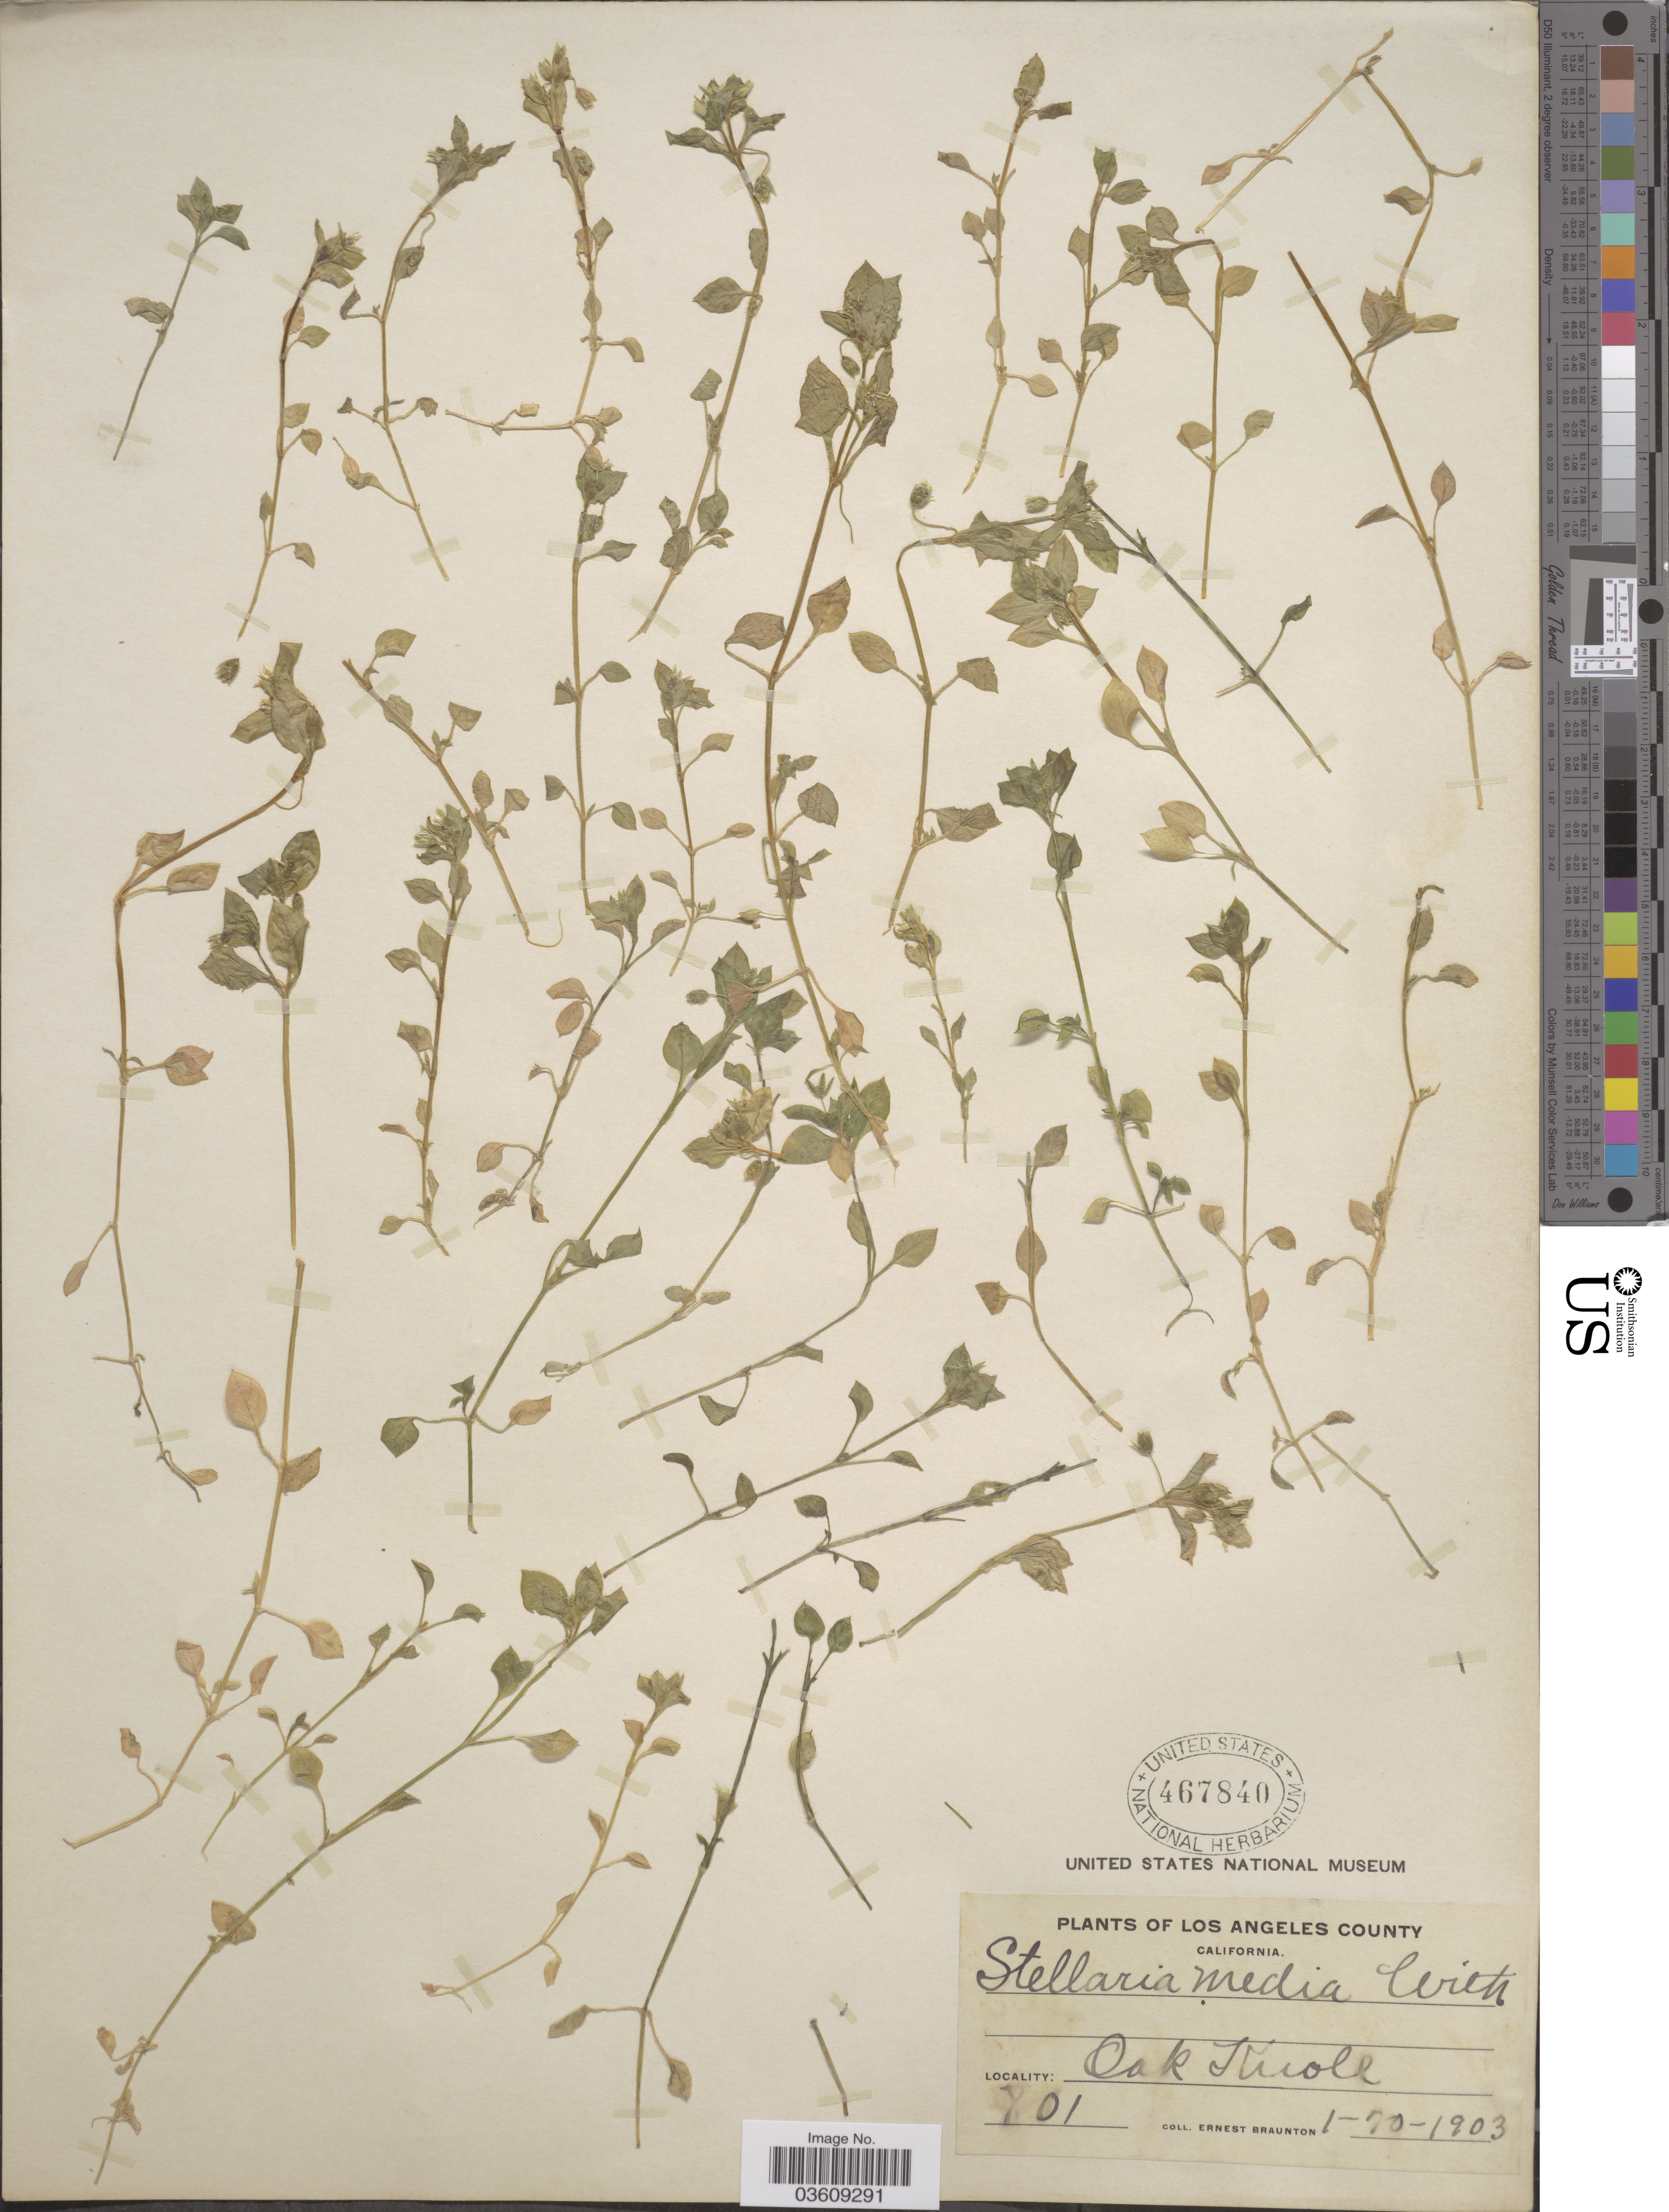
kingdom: Plantae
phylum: Tracheophyta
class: Magnoliopsida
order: Caryophyllales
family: Caryophyllaceae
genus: Stellaria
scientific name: Stellaria media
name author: (L.) Vill.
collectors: E. Braunton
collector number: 801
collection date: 1903-01-20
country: United States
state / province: California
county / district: Los Angeles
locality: Los Angeles County. Oak Knoll.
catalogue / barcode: US 467840